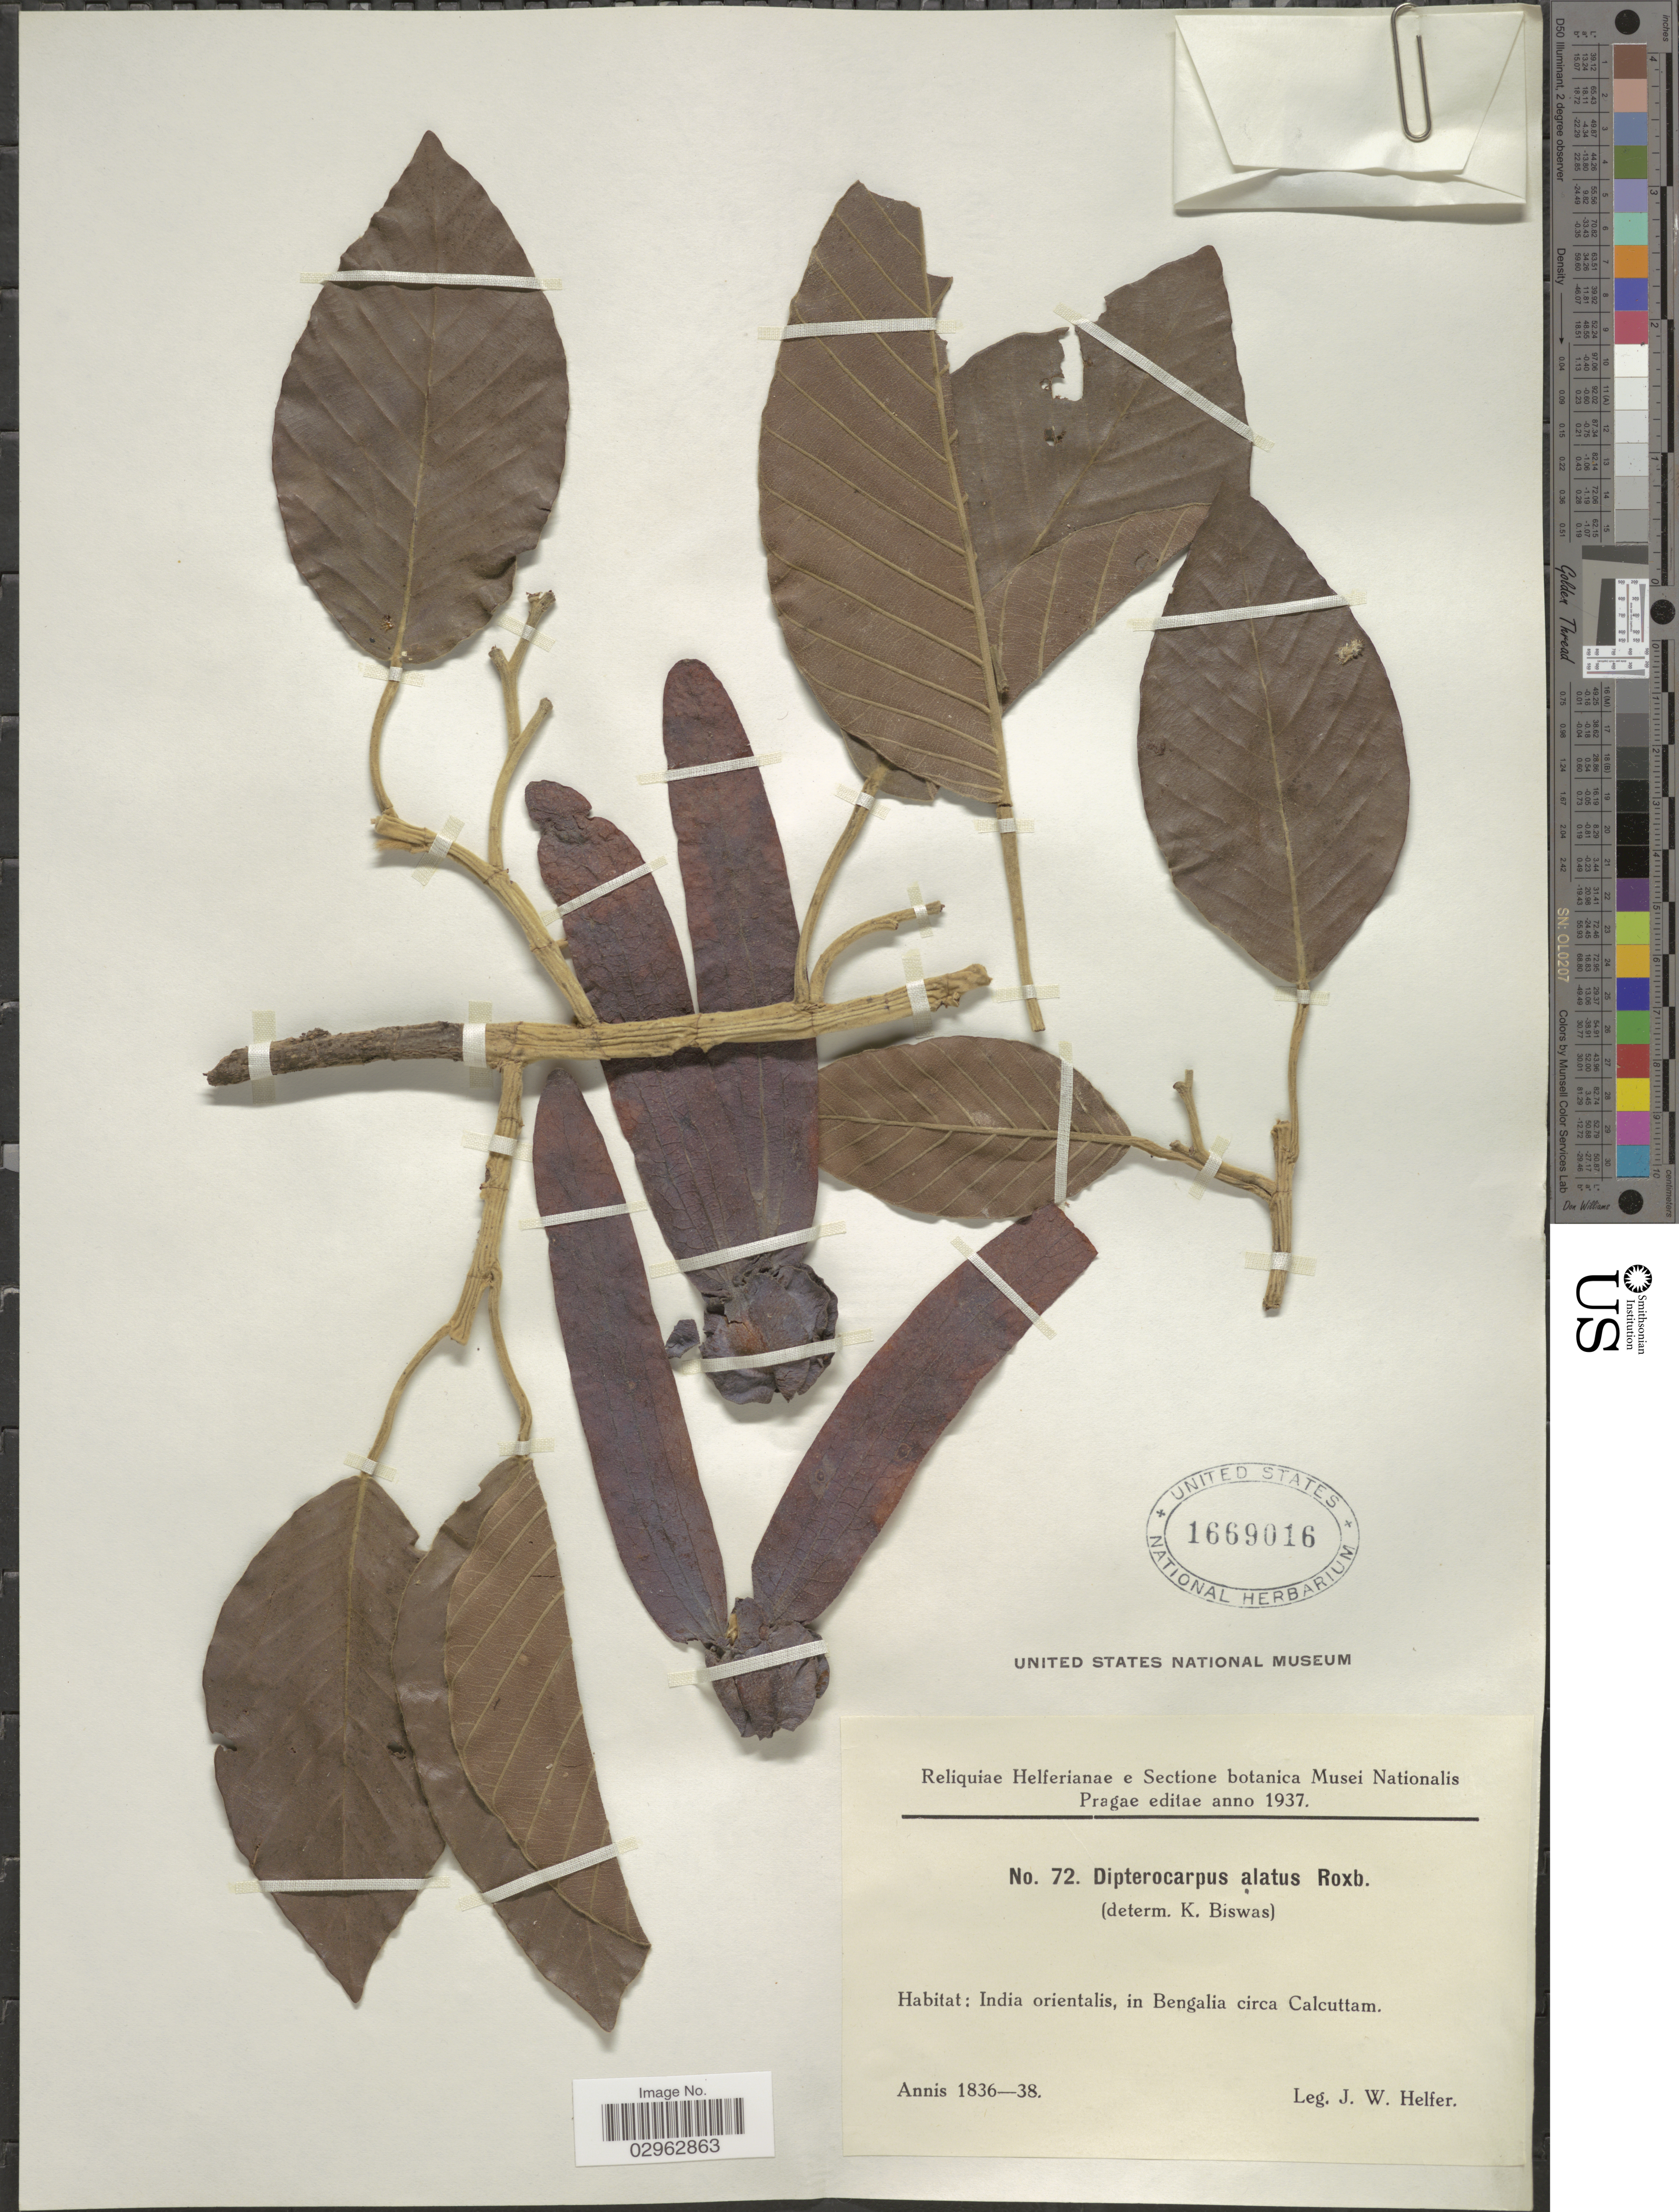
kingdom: Plantae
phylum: Tracheophyta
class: Magnoliopsida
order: Malvales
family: Dipterocarpaceae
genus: Dipterocarpus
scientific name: Dipterocarpus alatus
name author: Roxb.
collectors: J. W. Helfer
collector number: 72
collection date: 1836/1838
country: India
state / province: West Bengal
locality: India orientalis, in Bengalia circa Calcuttam.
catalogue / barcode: US 1669016